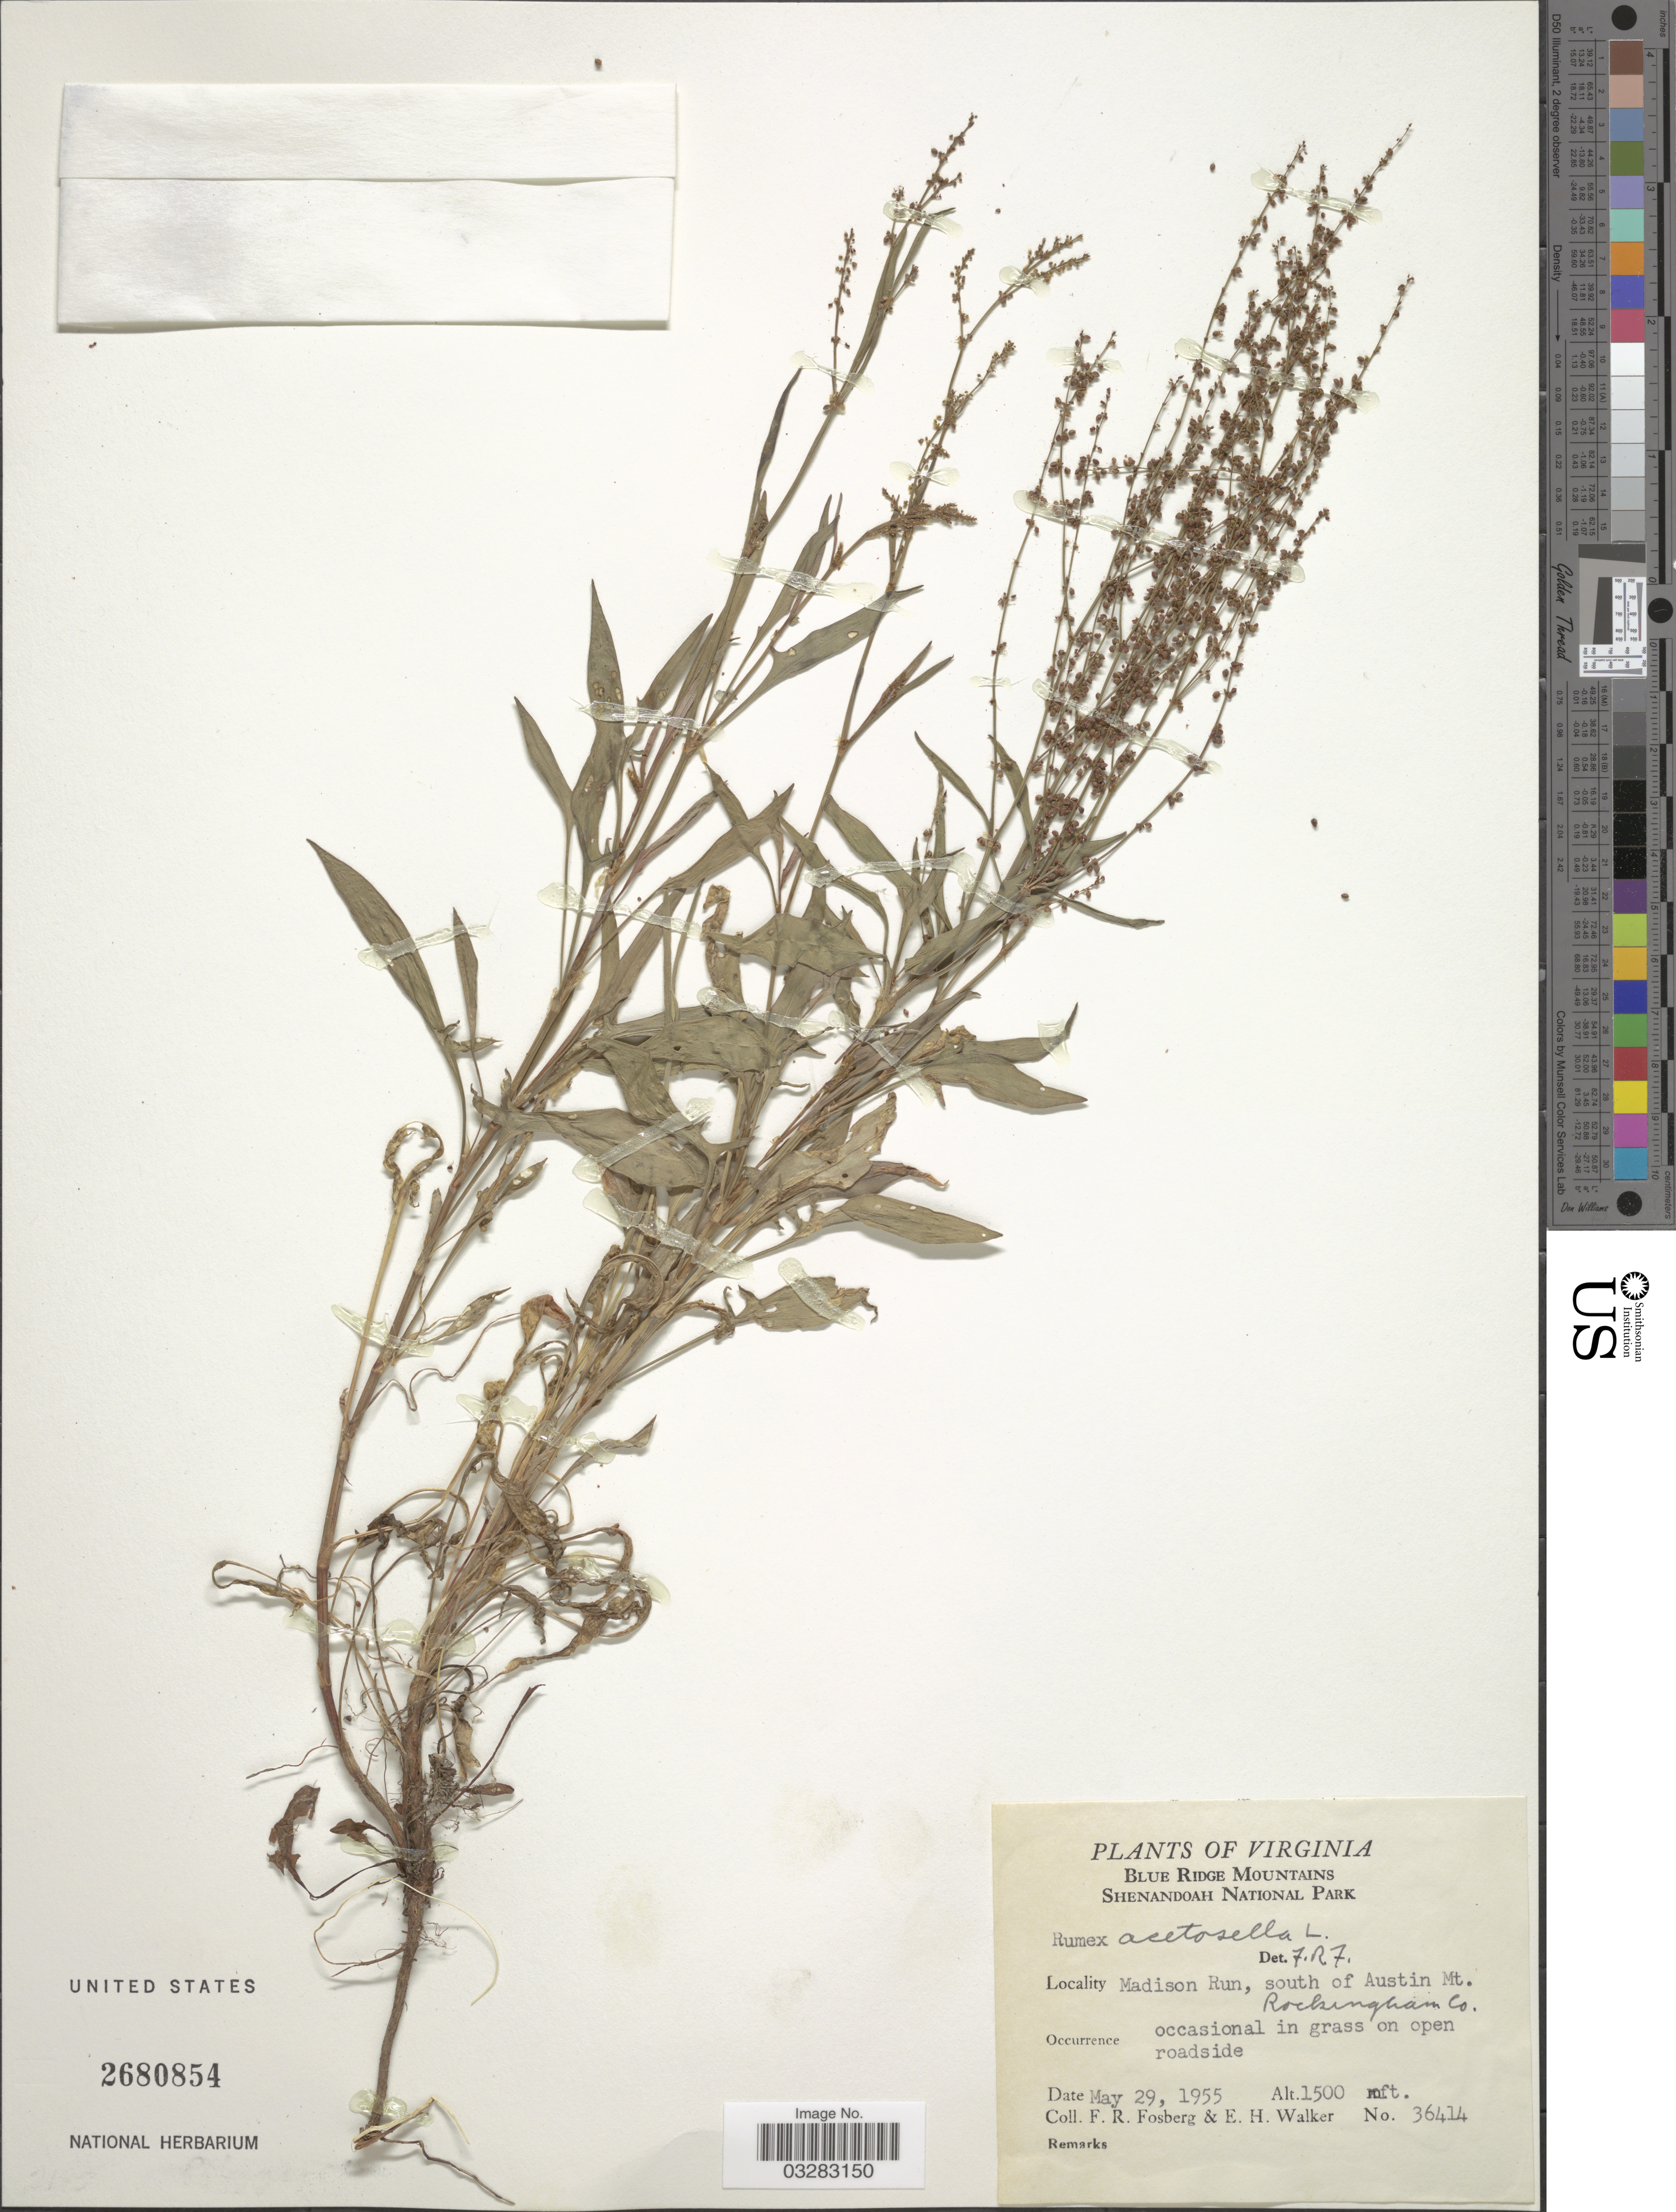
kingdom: Plantae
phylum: Tracheophyta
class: Magnoliopsida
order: Caryophyllales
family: Polygonaceae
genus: Rumex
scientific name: Rumex acetosella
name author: L.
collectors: F. R. Fosberg & E. H. Walker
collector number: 36414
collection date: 1955-05-29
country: United States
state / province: Virginia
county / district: Rockingham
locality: Blue Ridge Mountains. Shenandoah National Park. Madison Run, south of Austin Mt. Rockingham Co.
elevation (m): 457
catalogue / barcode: US 2680854